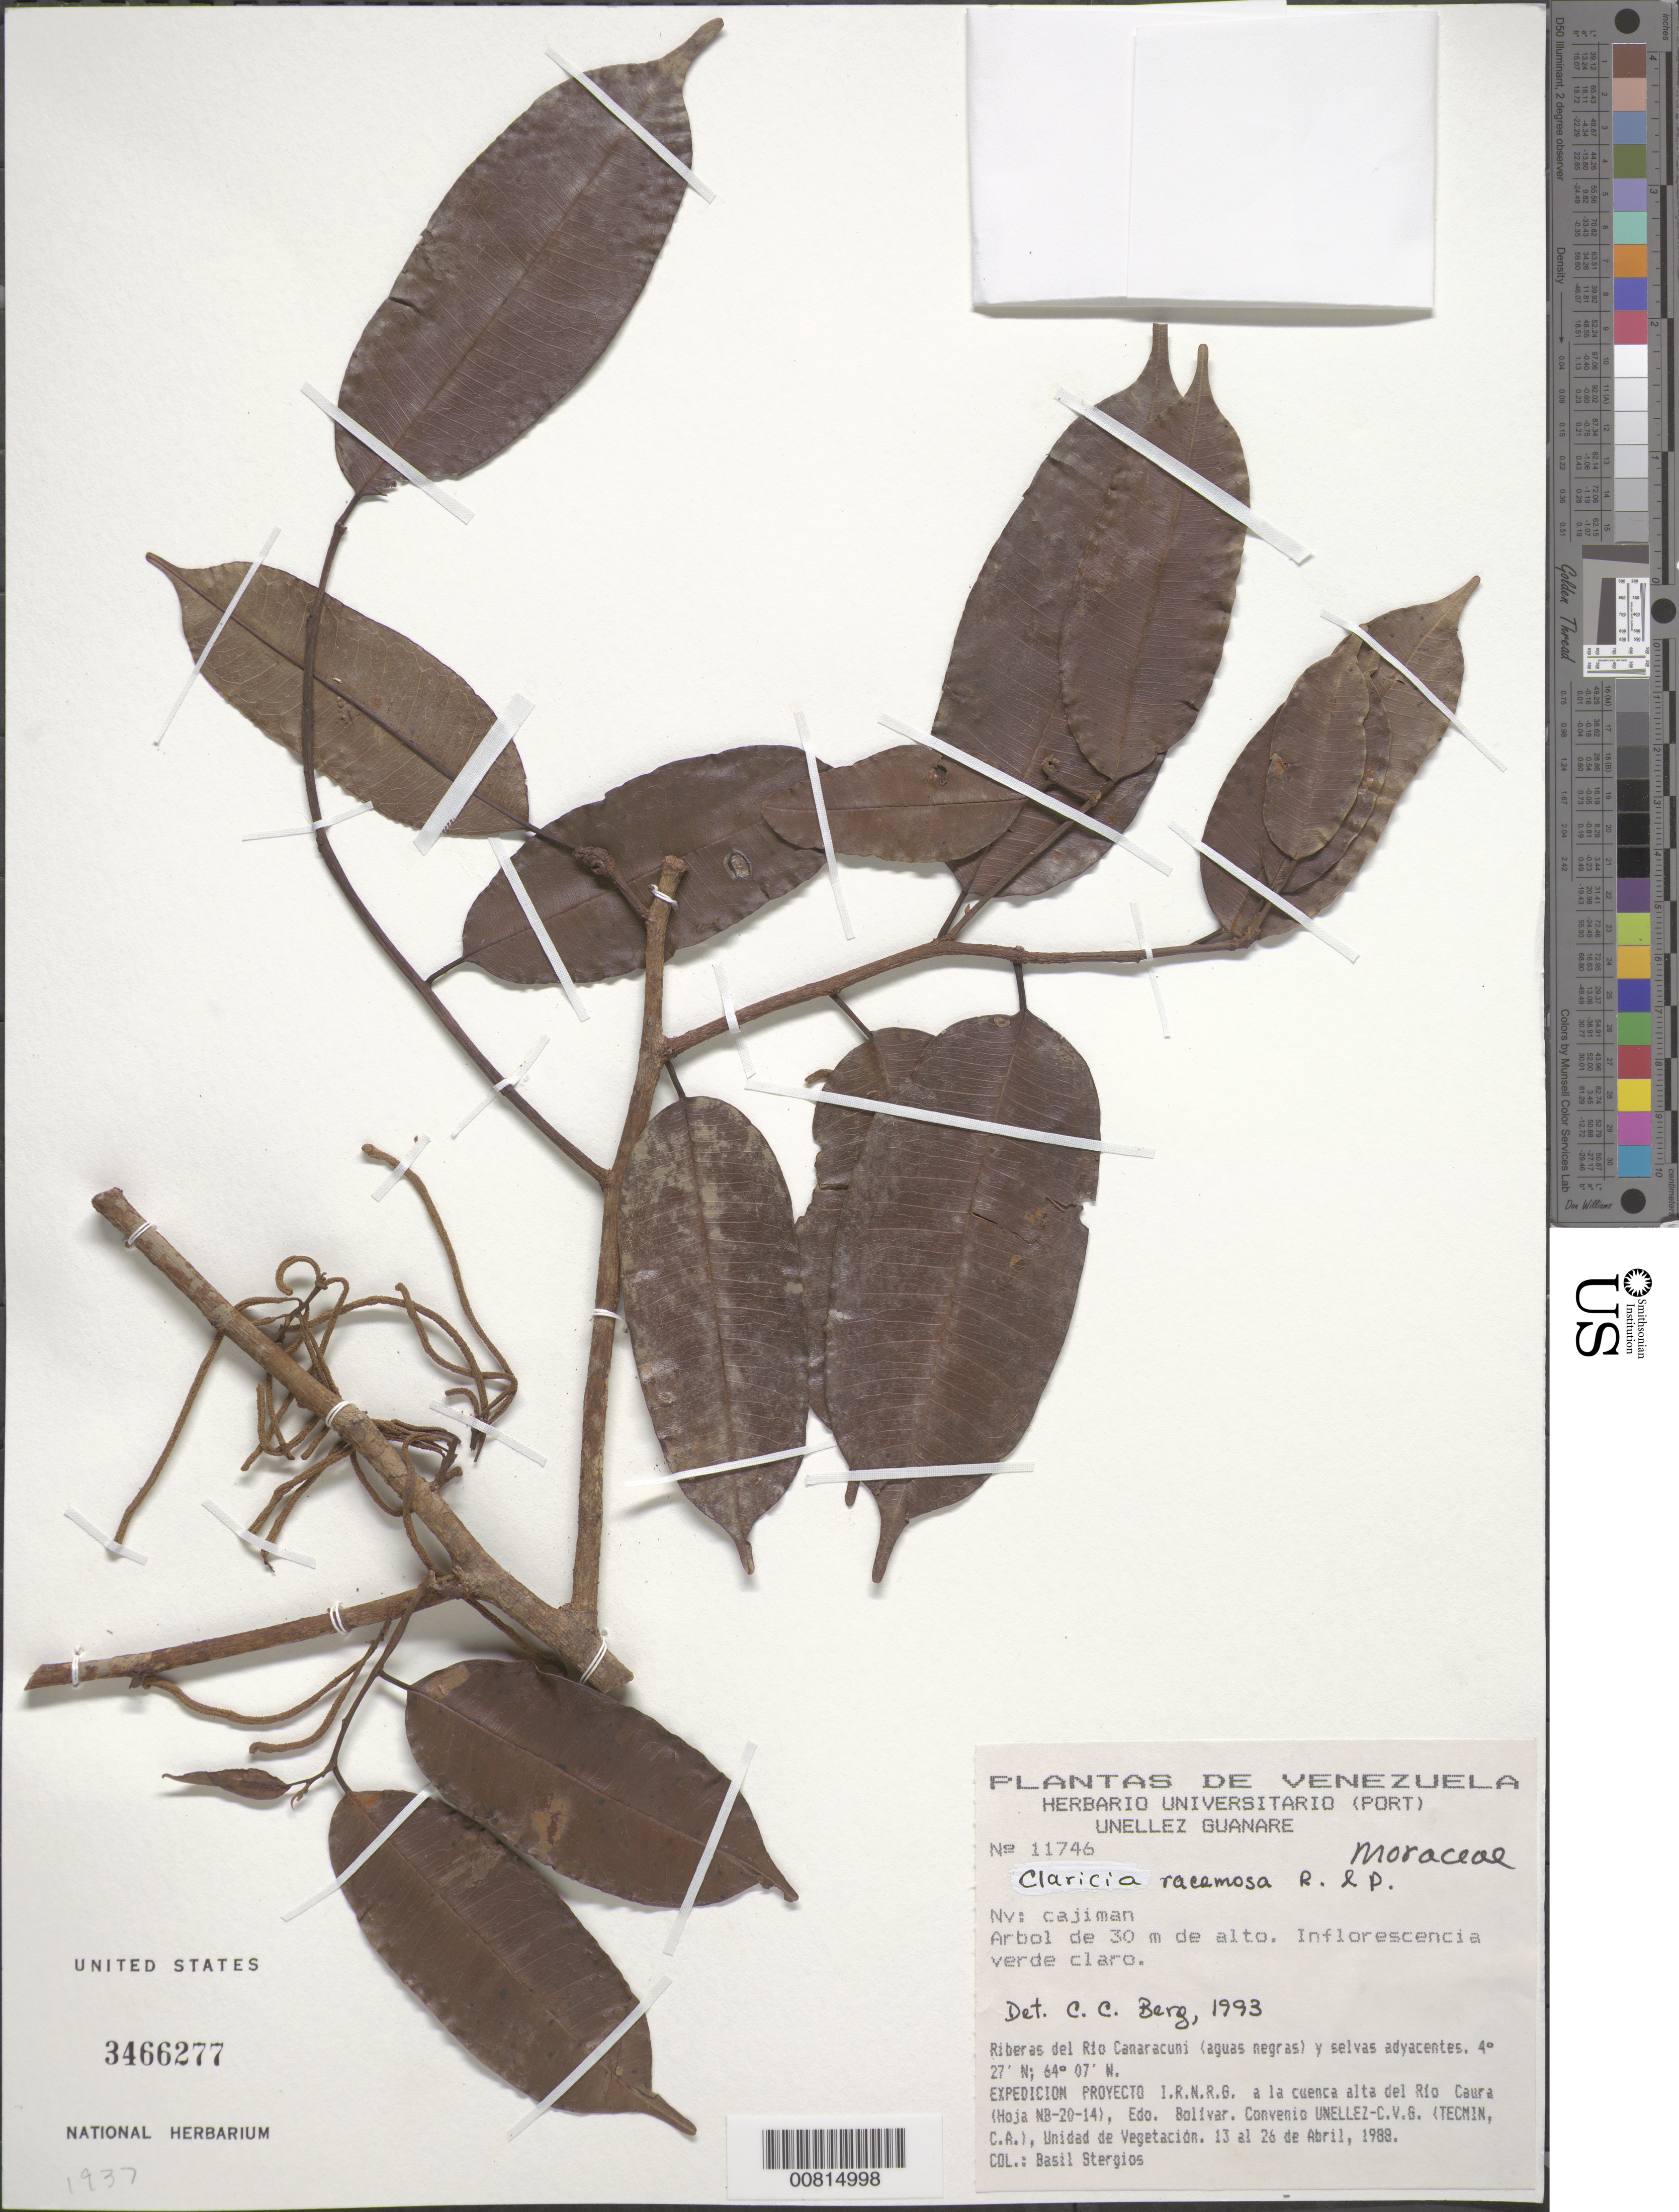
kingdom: Plantae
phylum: Tracheophyta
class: Magnoliopsida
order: Rosales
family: Moraceae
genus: Clarisia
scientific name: Clarisia racemosa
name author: Ruiz & Pav.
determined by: Berg, C. C.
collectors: B. G. Stergios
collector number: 11746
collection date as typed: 13-Apr-88 to 26-Apr-88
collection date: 1988-04-13/1988-04-26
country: Venezuela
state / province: Bolívar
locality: Río Canaracuni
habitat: Riberas del río (aguas negras) y selvas adyacentes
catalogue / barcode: US 3466277